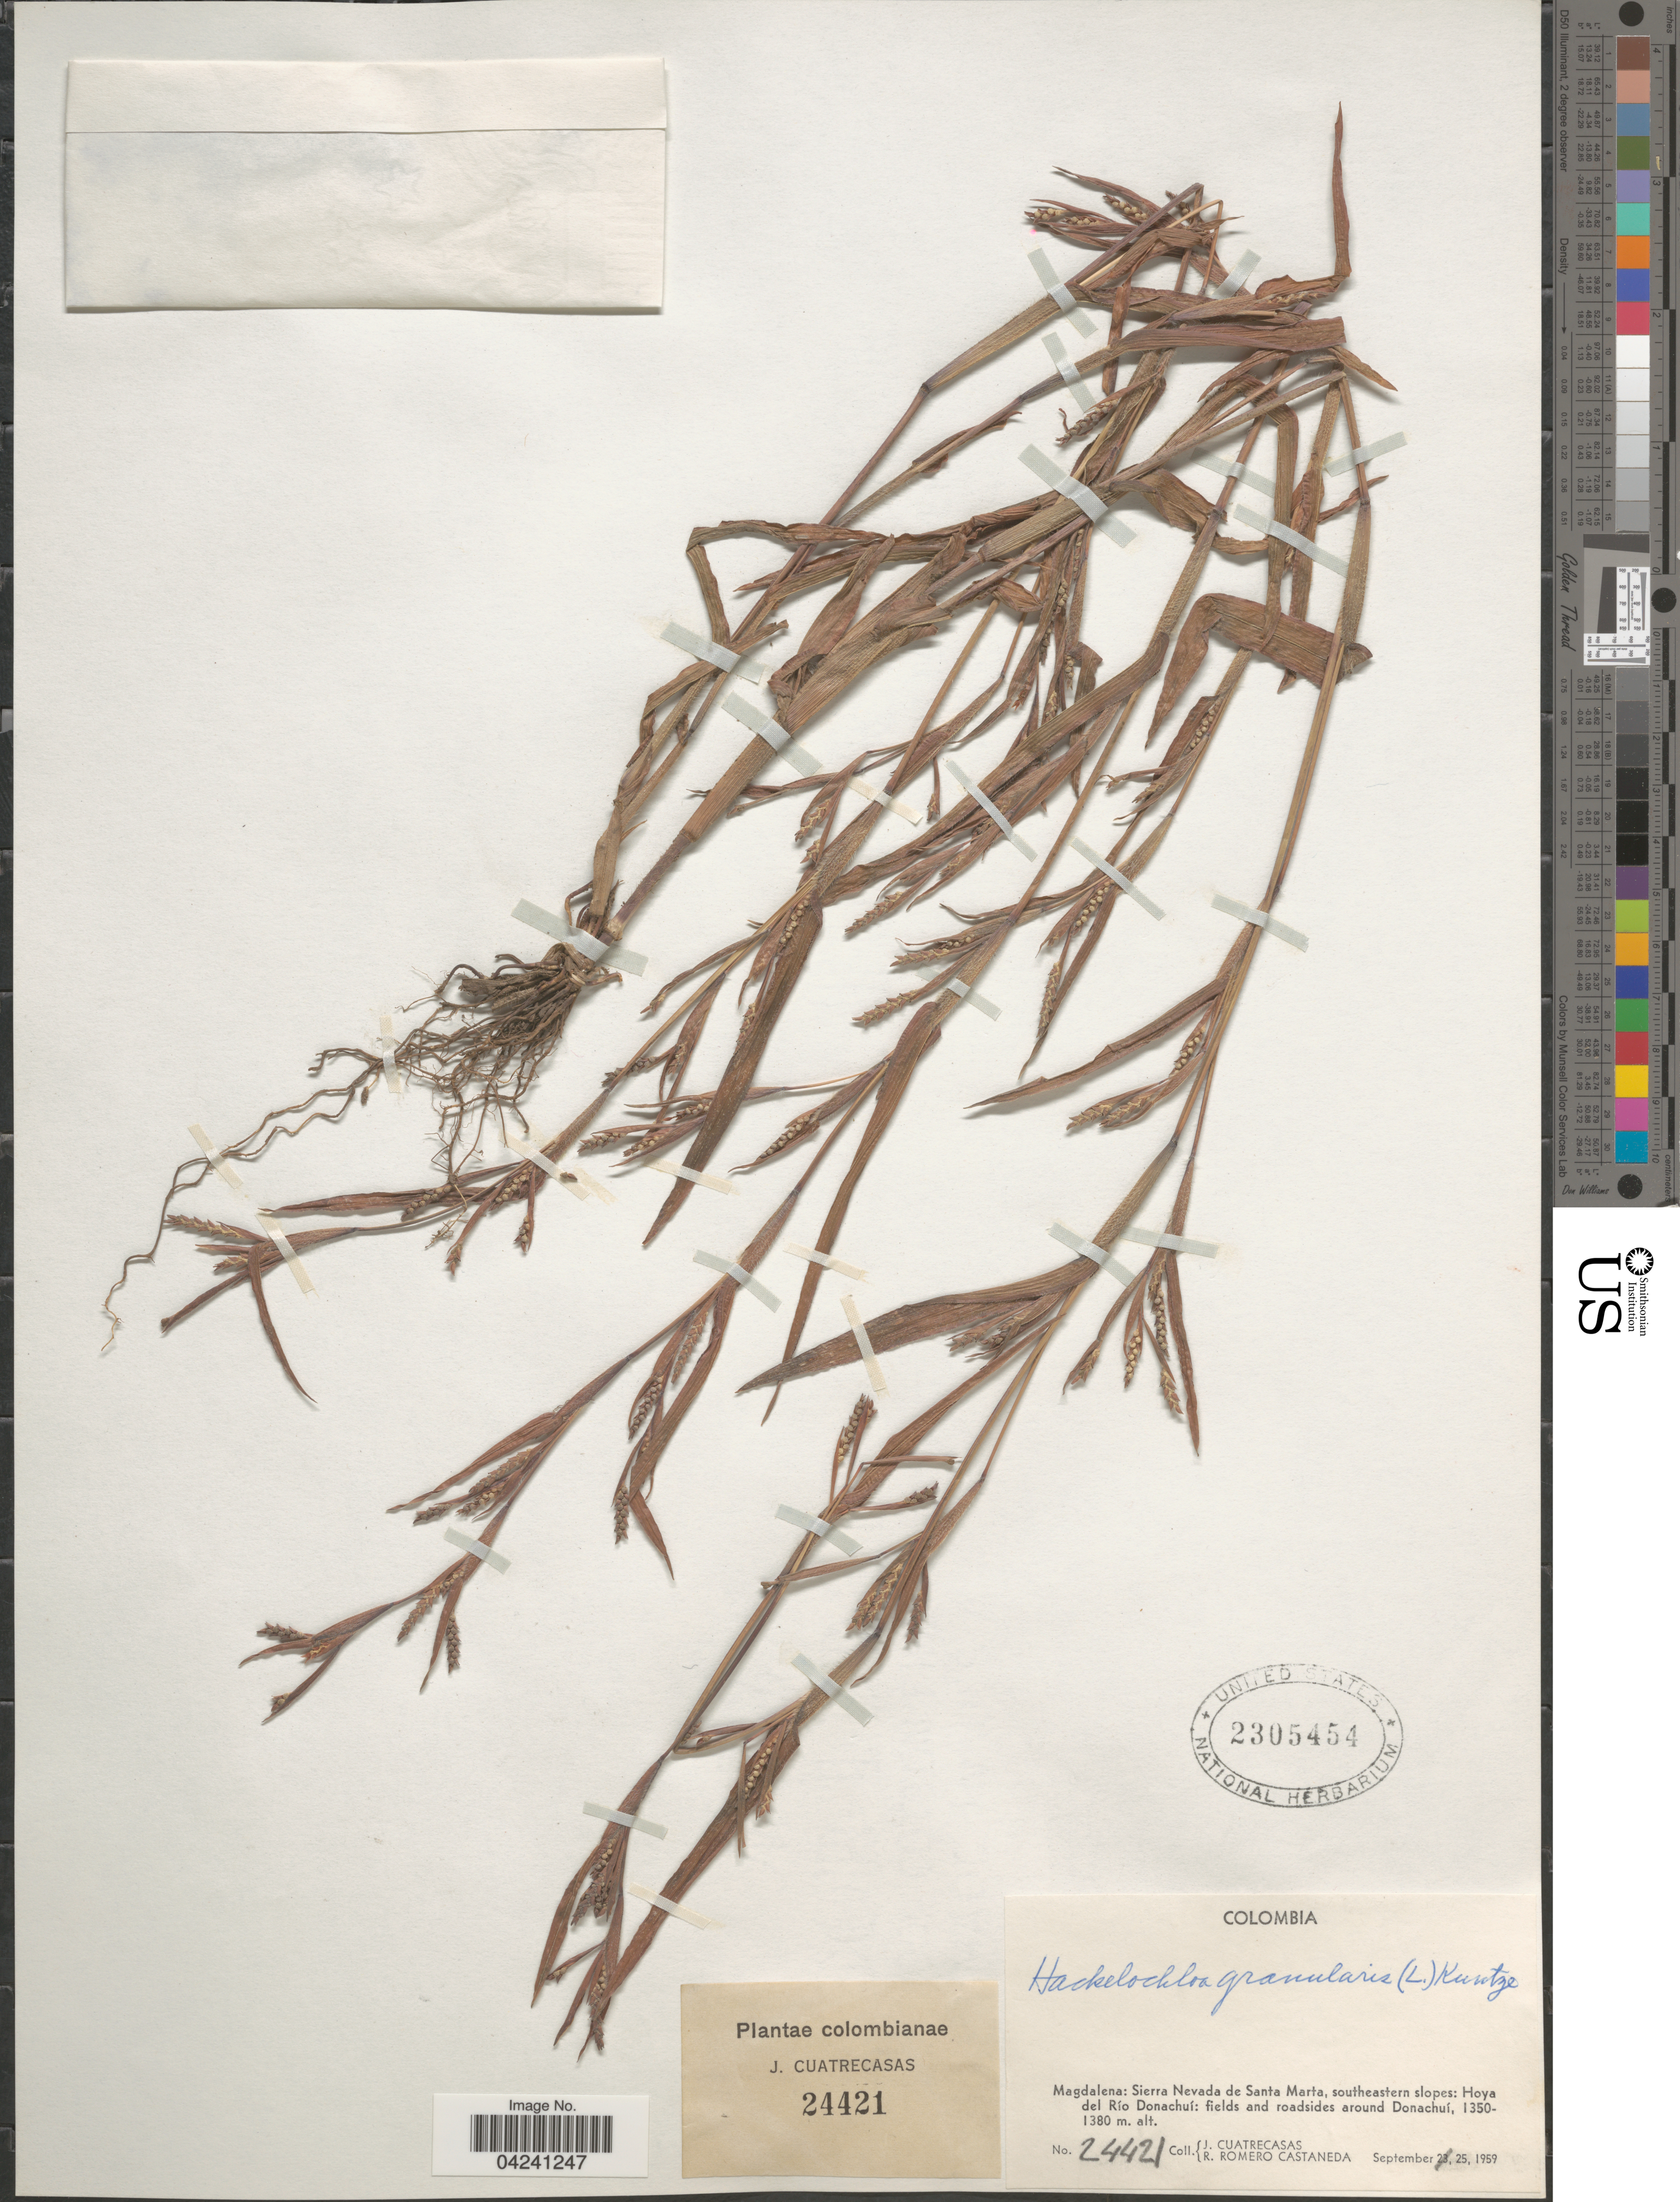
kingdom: Plantae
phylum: Tracheophyta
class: Liliopsida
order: Poales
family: Poaceae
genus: Hackelochloa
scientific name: Hackelochloa granularis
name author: (L.) Kuntze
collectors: J. Cuatrecasas & R. Romero Castañeda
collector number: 24421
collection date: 1959-09-25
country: Colombia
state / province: Magdalena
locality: Sierra Nevada de Santa Marta, southeastern slopes: Hoya del Río Donachuí: fields and roadsides around Donachuí.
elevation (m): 1350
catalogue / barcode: US 2305454